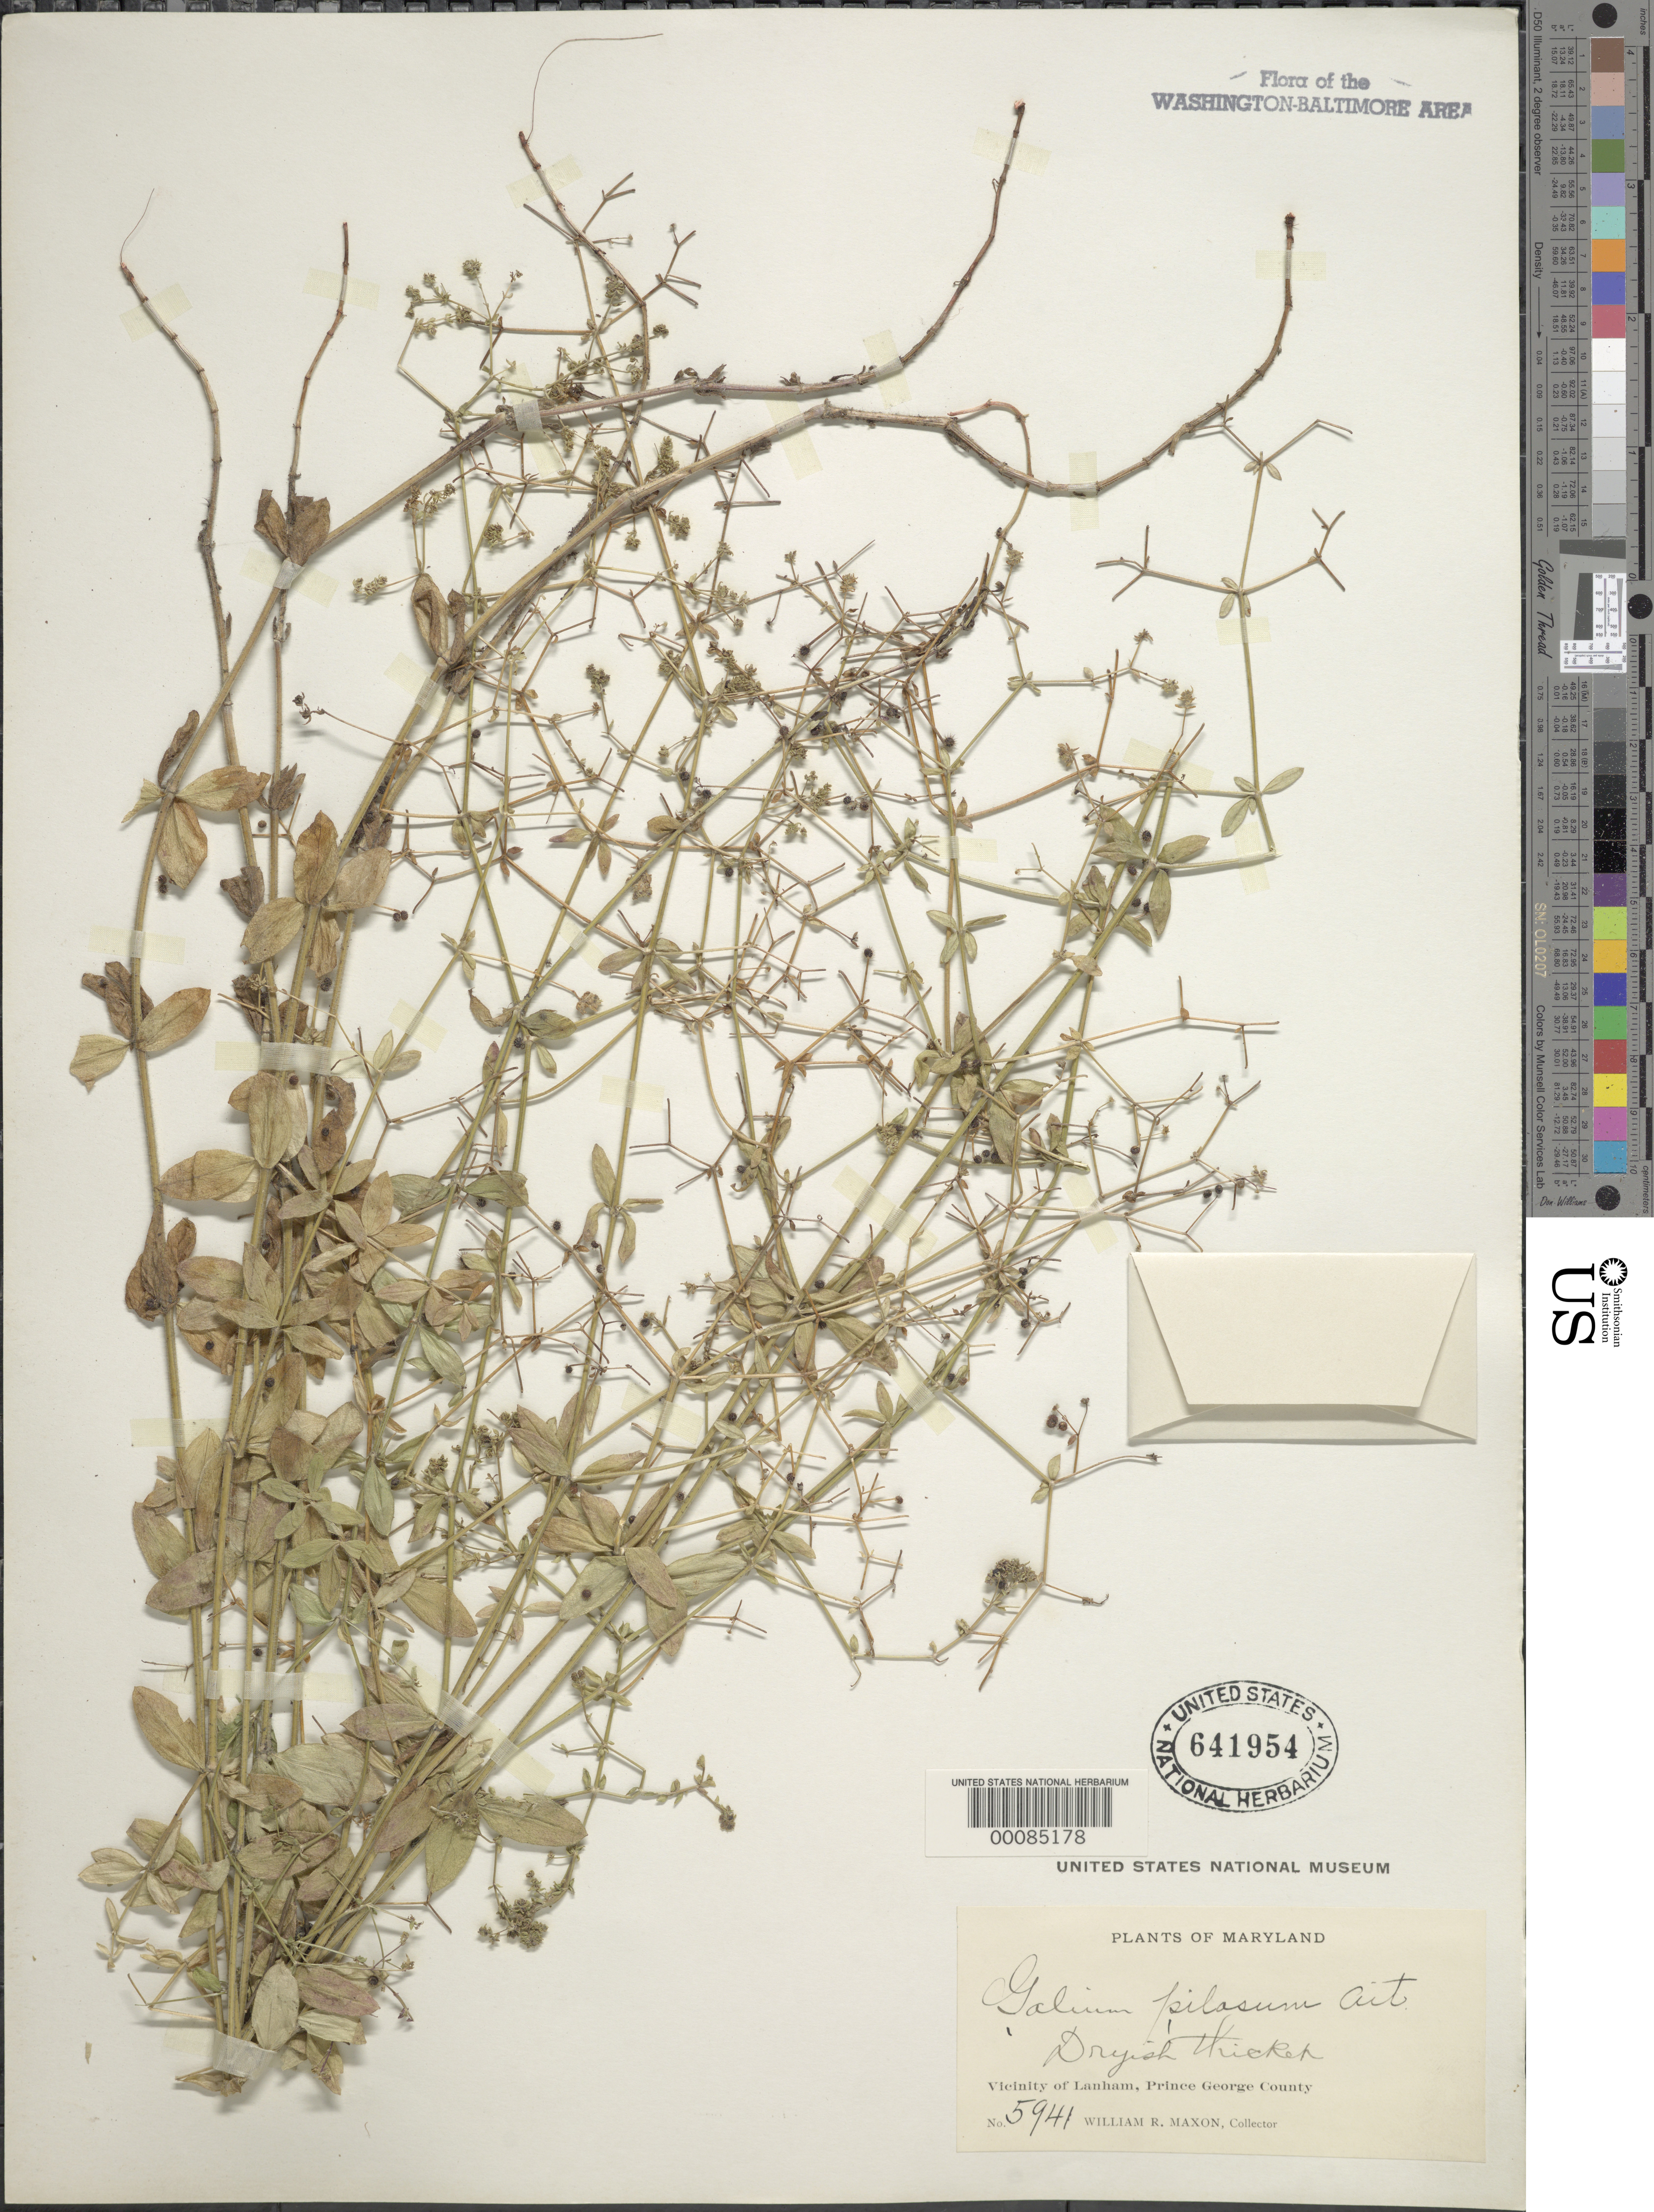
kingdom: Plantae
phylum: Tracheophyta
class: Magnoliopsida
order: Gentianales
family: Rubiaceae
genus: Galium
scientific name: Galium pilosum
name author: Aiton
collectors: W. R. Maxon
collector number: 5941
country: United States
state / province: Maryland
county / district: Prince George's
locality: Vicinity of Lanham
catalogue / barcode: US 641954